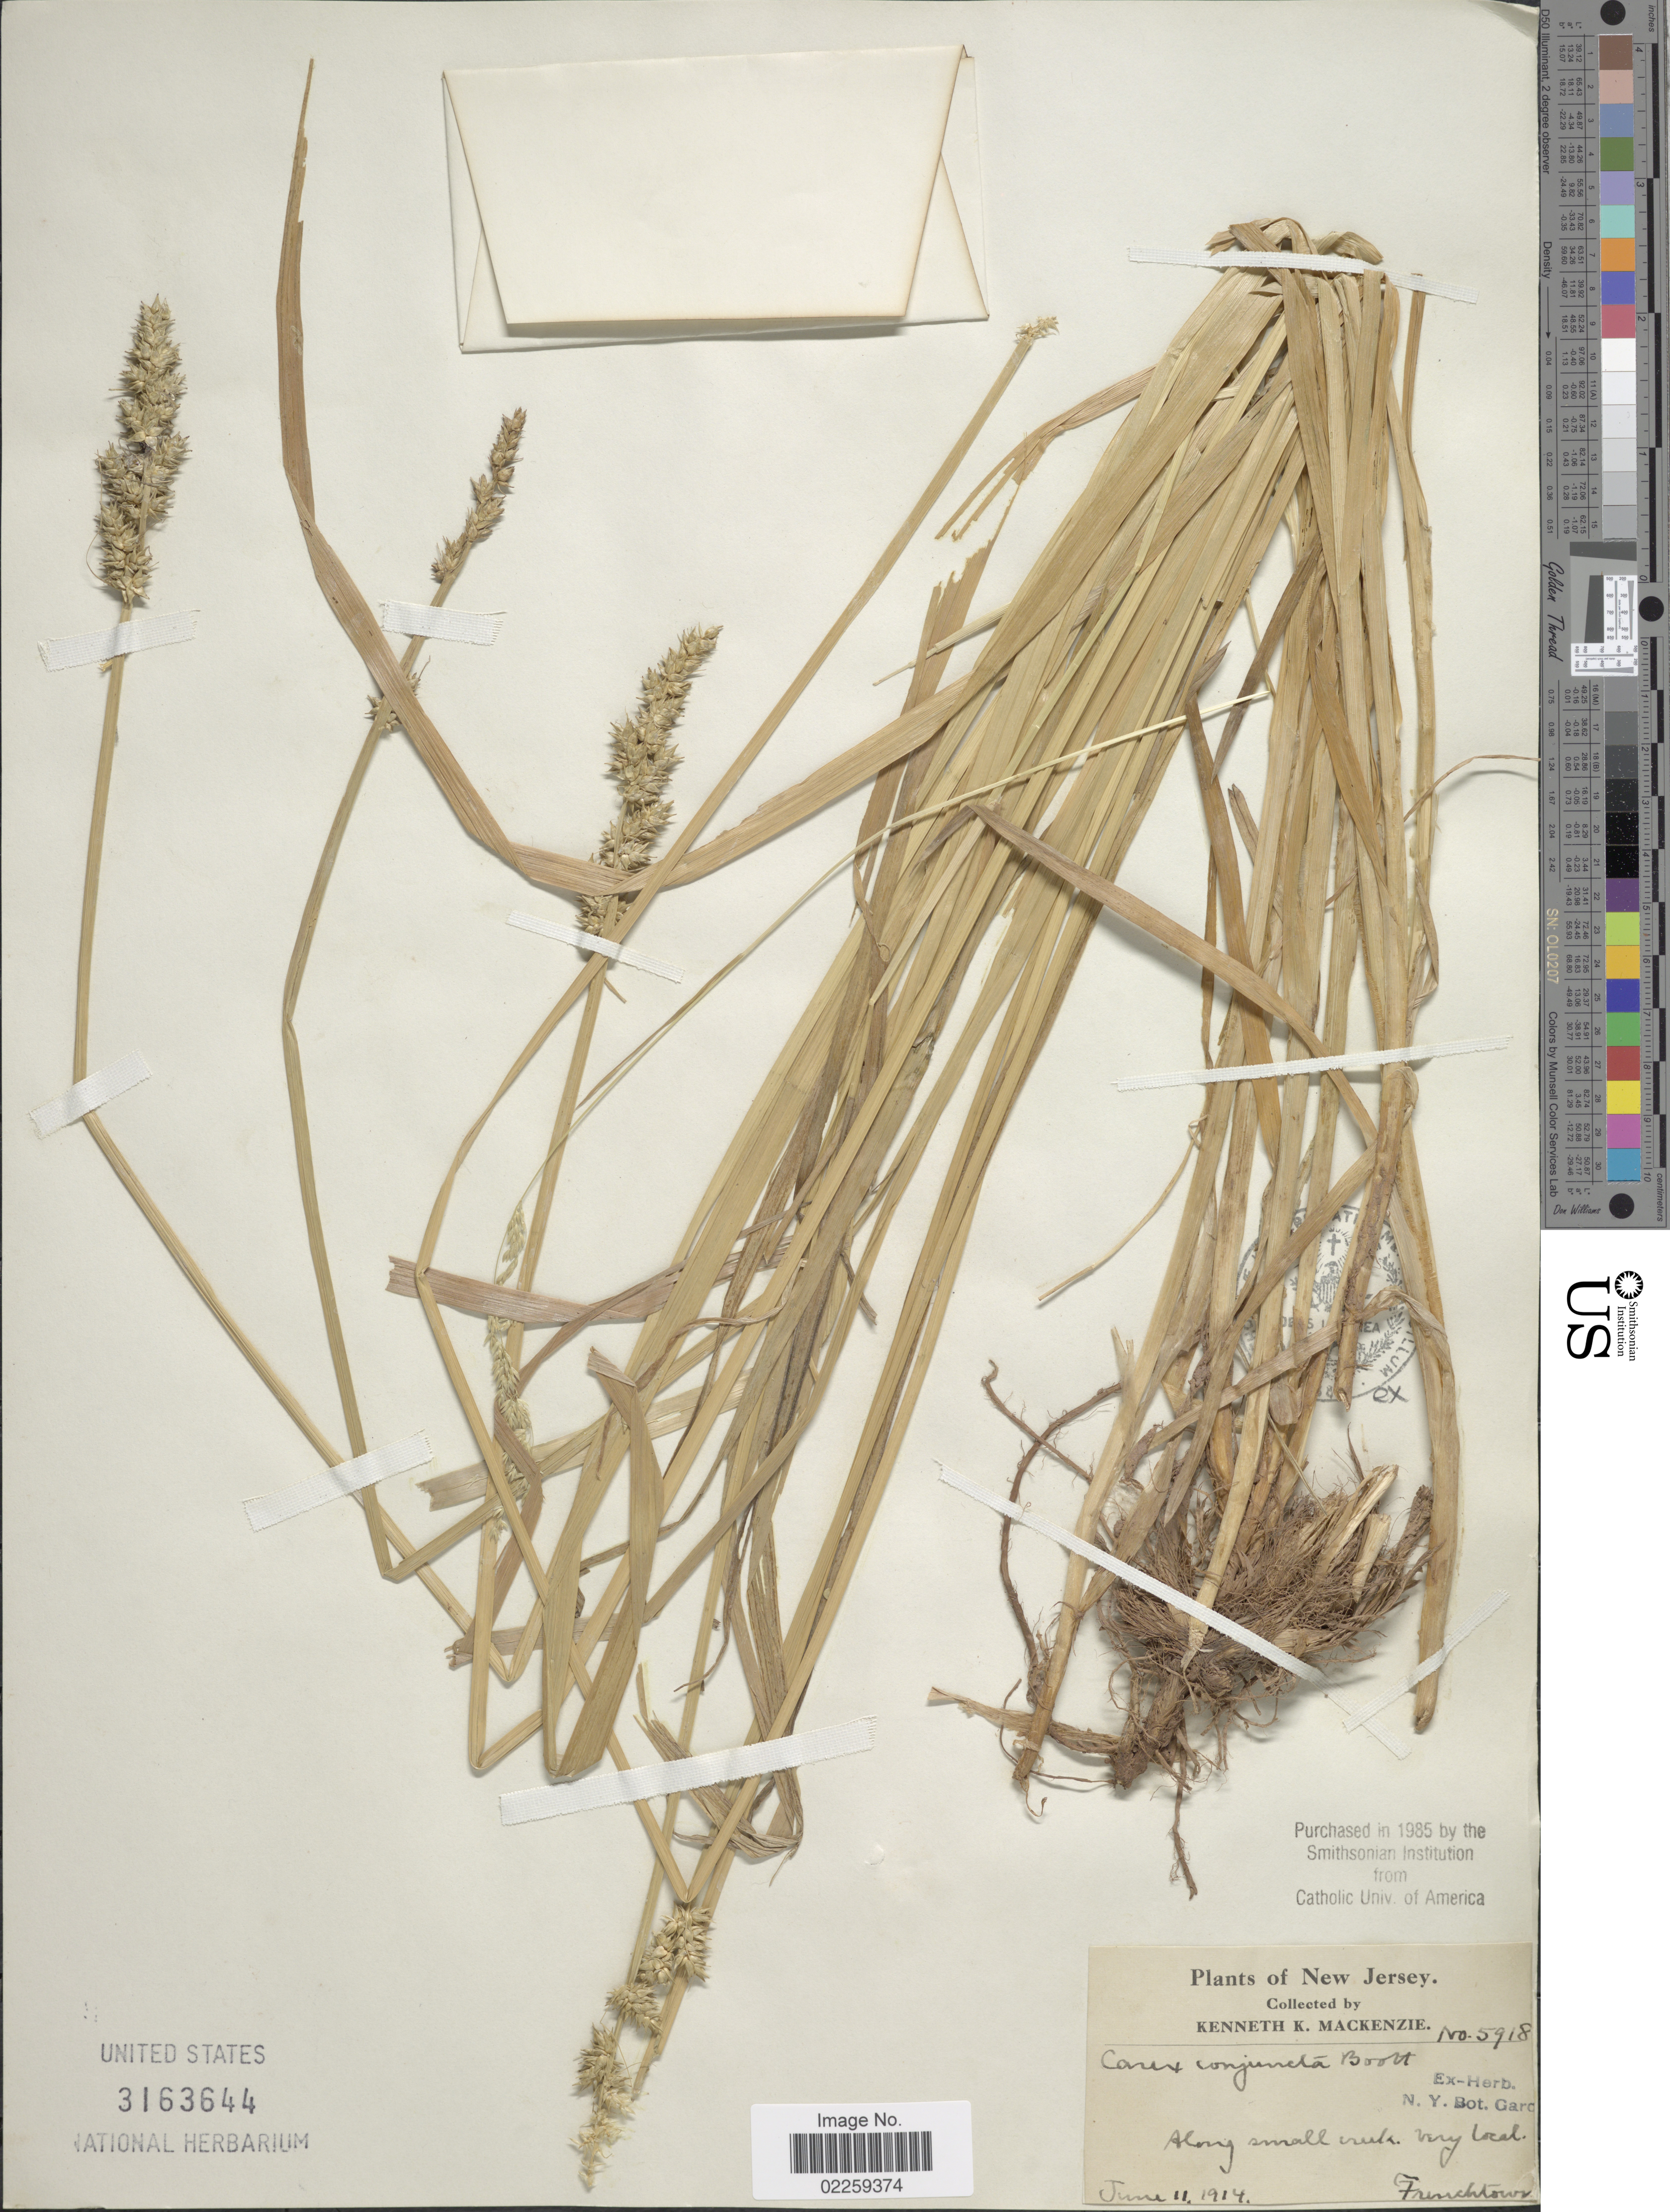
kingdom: Plantae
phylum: Tracheophyta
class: Liliopsida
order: Poales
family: Cyperaceae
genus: Carex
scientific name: Carex conjuncta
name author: Boott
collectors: K. K. Mackenzie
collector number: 5918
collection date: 1914-06-11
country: United States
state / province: New Jersey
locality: Frenchtown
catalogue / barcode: US 3163644